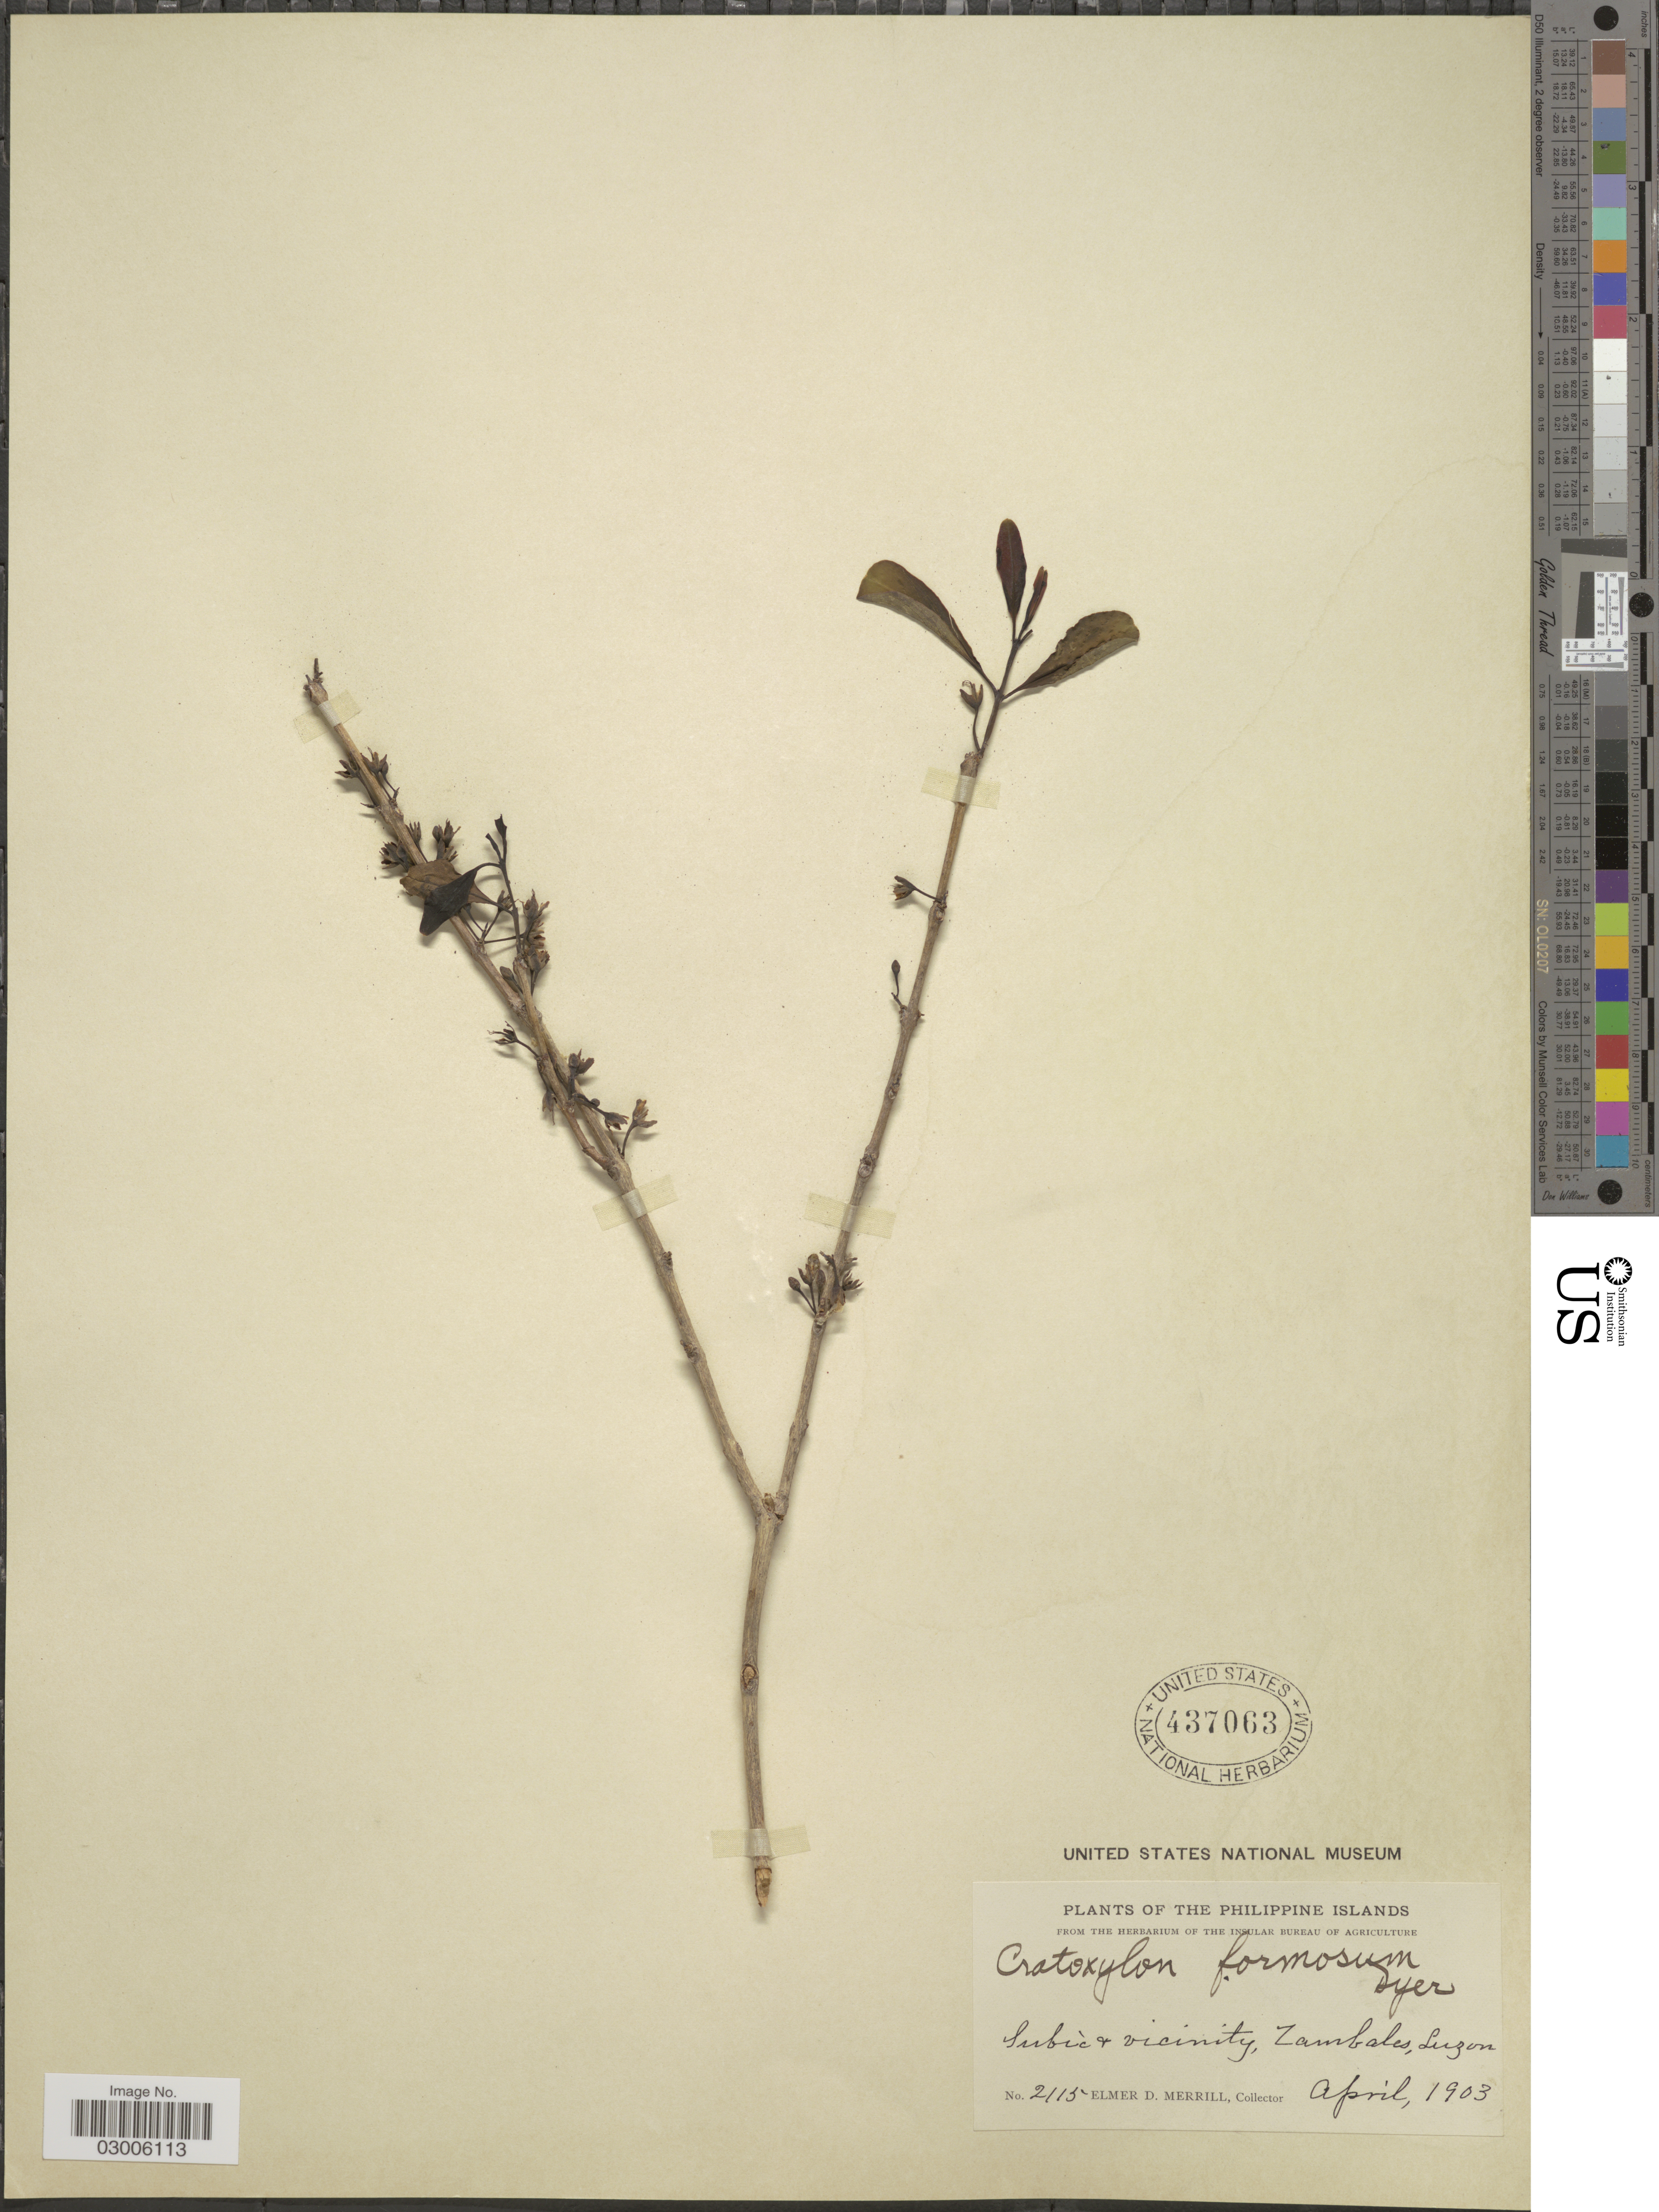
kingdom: Plantae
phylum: Tracheophyta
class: Magnoliopsida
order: Malpighiales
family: Hypericaceae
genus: Cratoxylum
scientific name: Cratoxylum cochinchinense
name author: (Lour.) Blume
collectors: E. D. Merrill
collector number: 2115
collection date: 1903-04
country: Philippines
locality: Subic & vicinity, Zambales, Luzon.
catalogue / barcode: US 437063